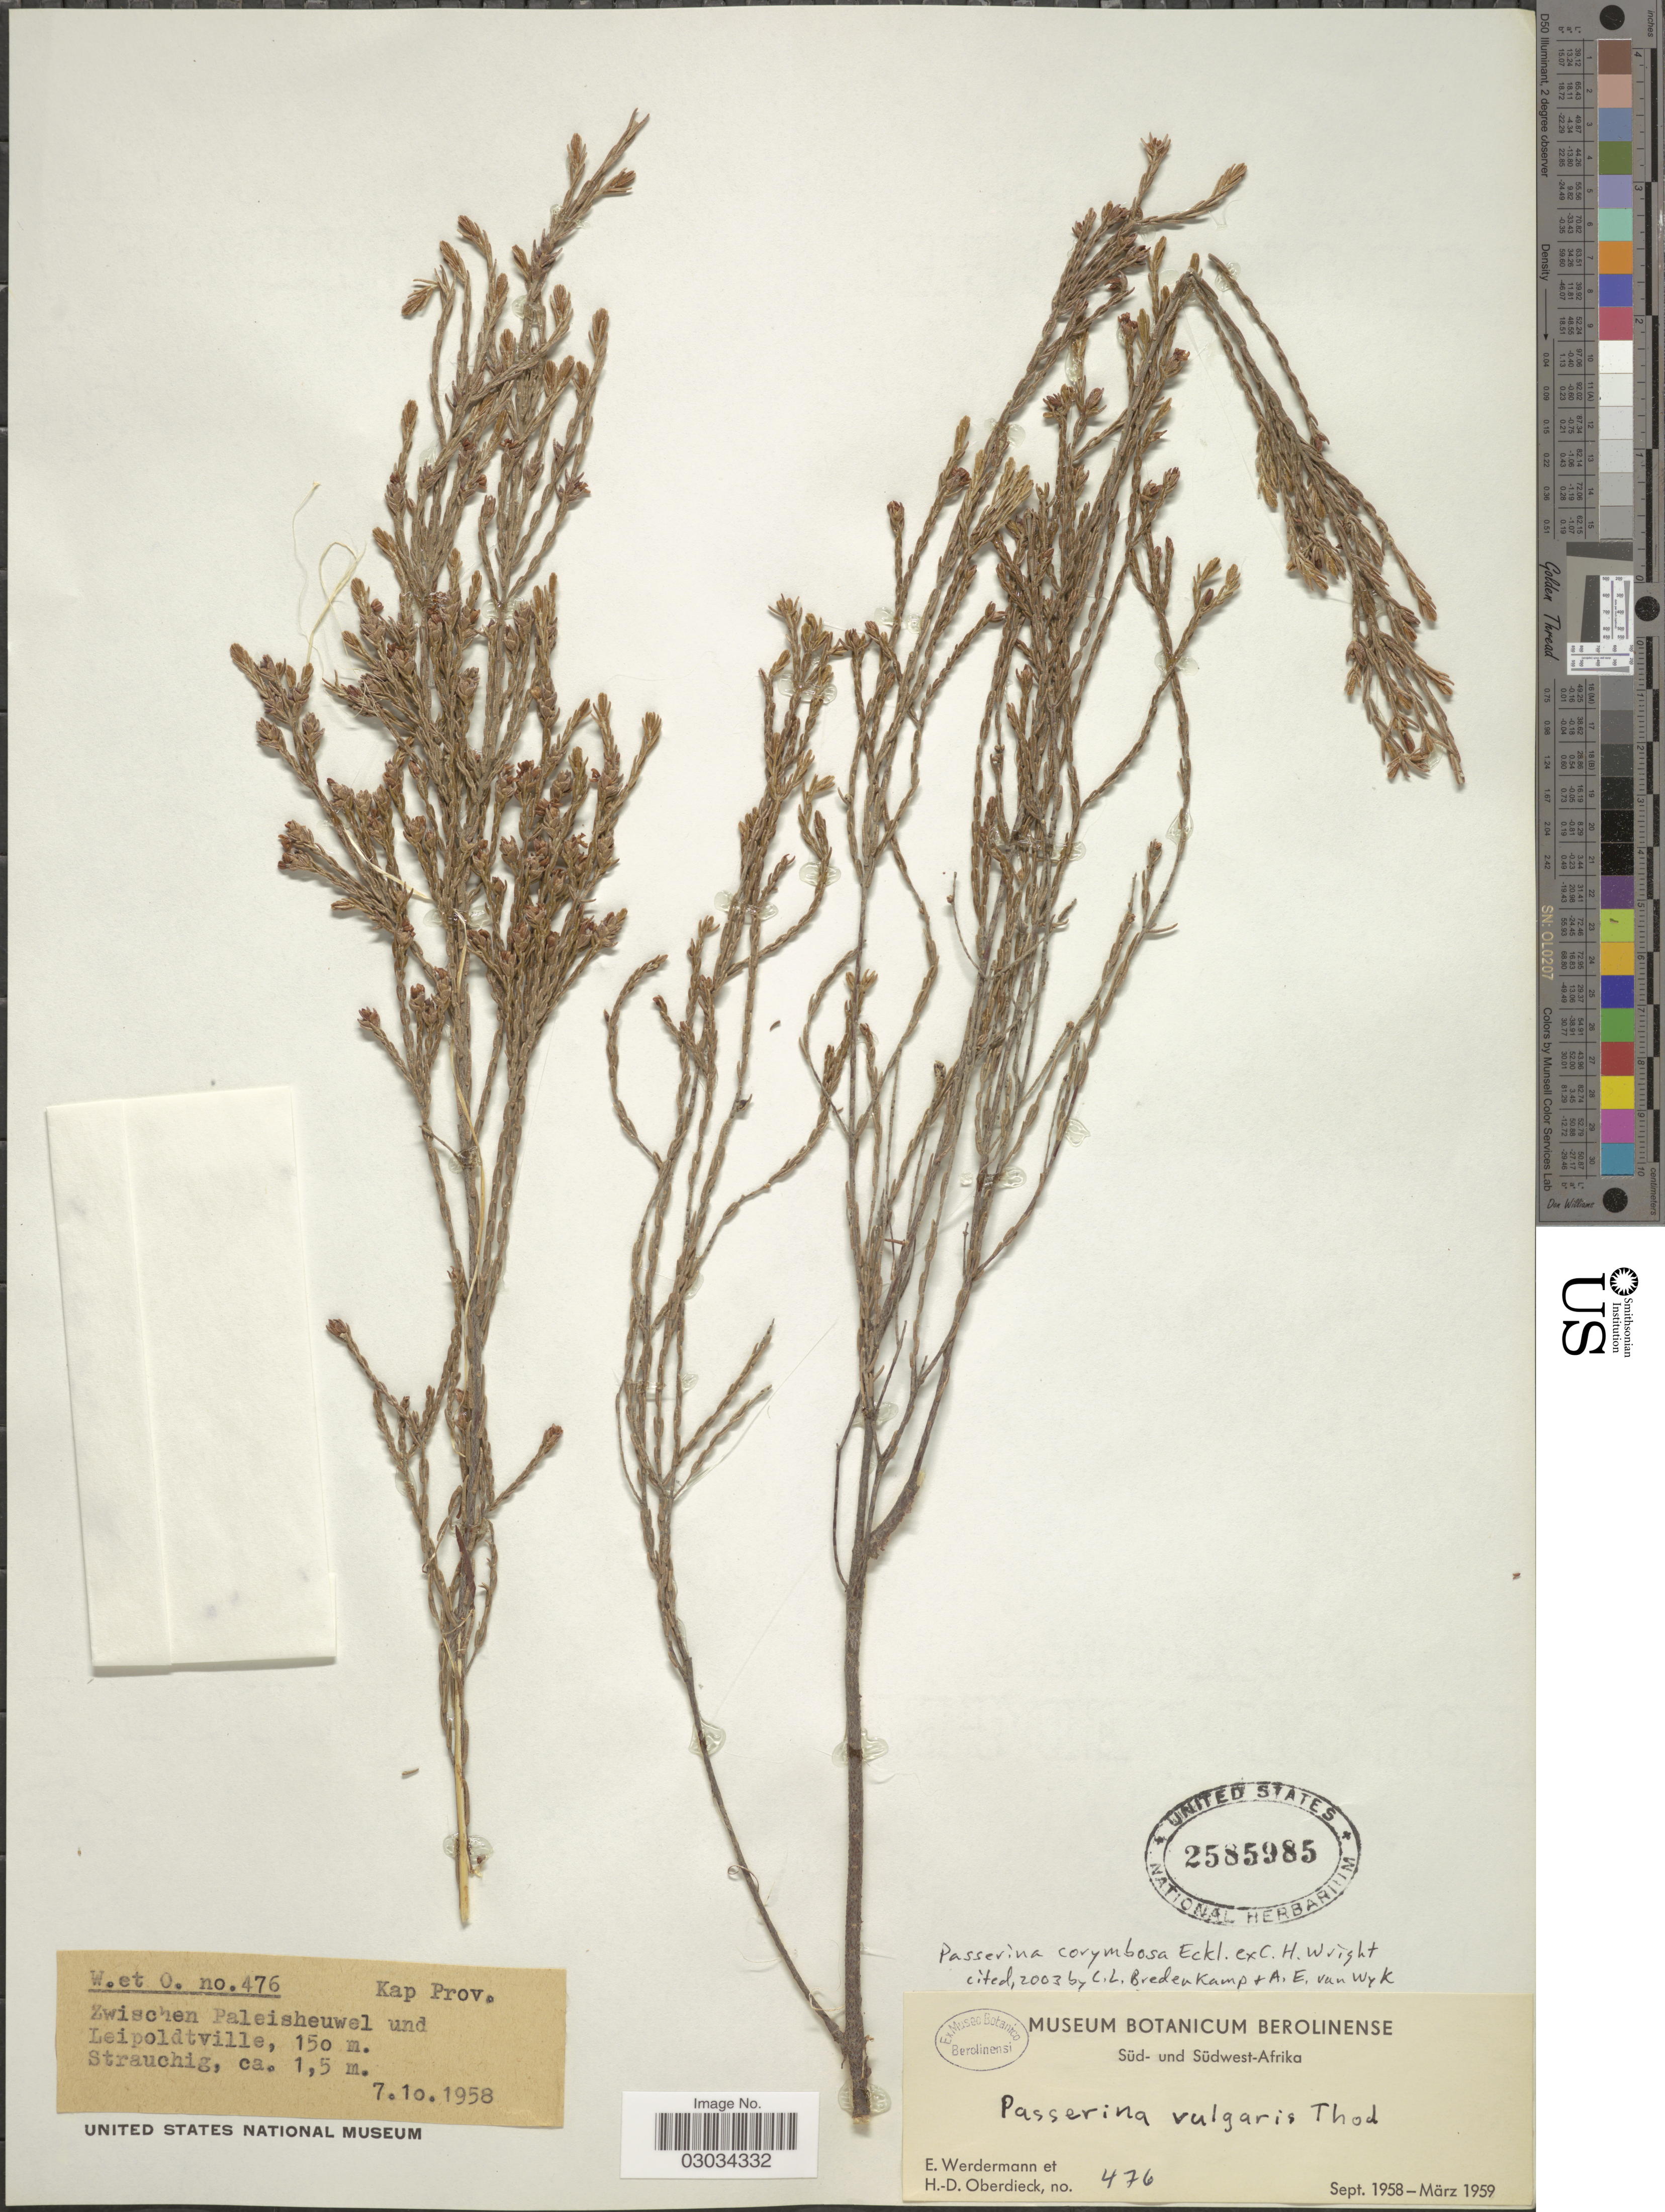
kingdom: Plantae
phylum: Tracheophyta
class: Magnoliopsida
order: Malvales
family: Thymelaeaceae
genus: Passerina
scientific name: Passerina corymbosa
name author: Eckl. ex C.H. Wright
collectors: E. Werdermann & H. Oberdieck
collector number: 476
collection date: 1958-10-07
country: South Africa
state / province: Western Cape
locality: Kap Prov. Zwischen Paleisheuwel und Liepoldtville.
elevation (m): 150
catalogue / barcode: US 2585985